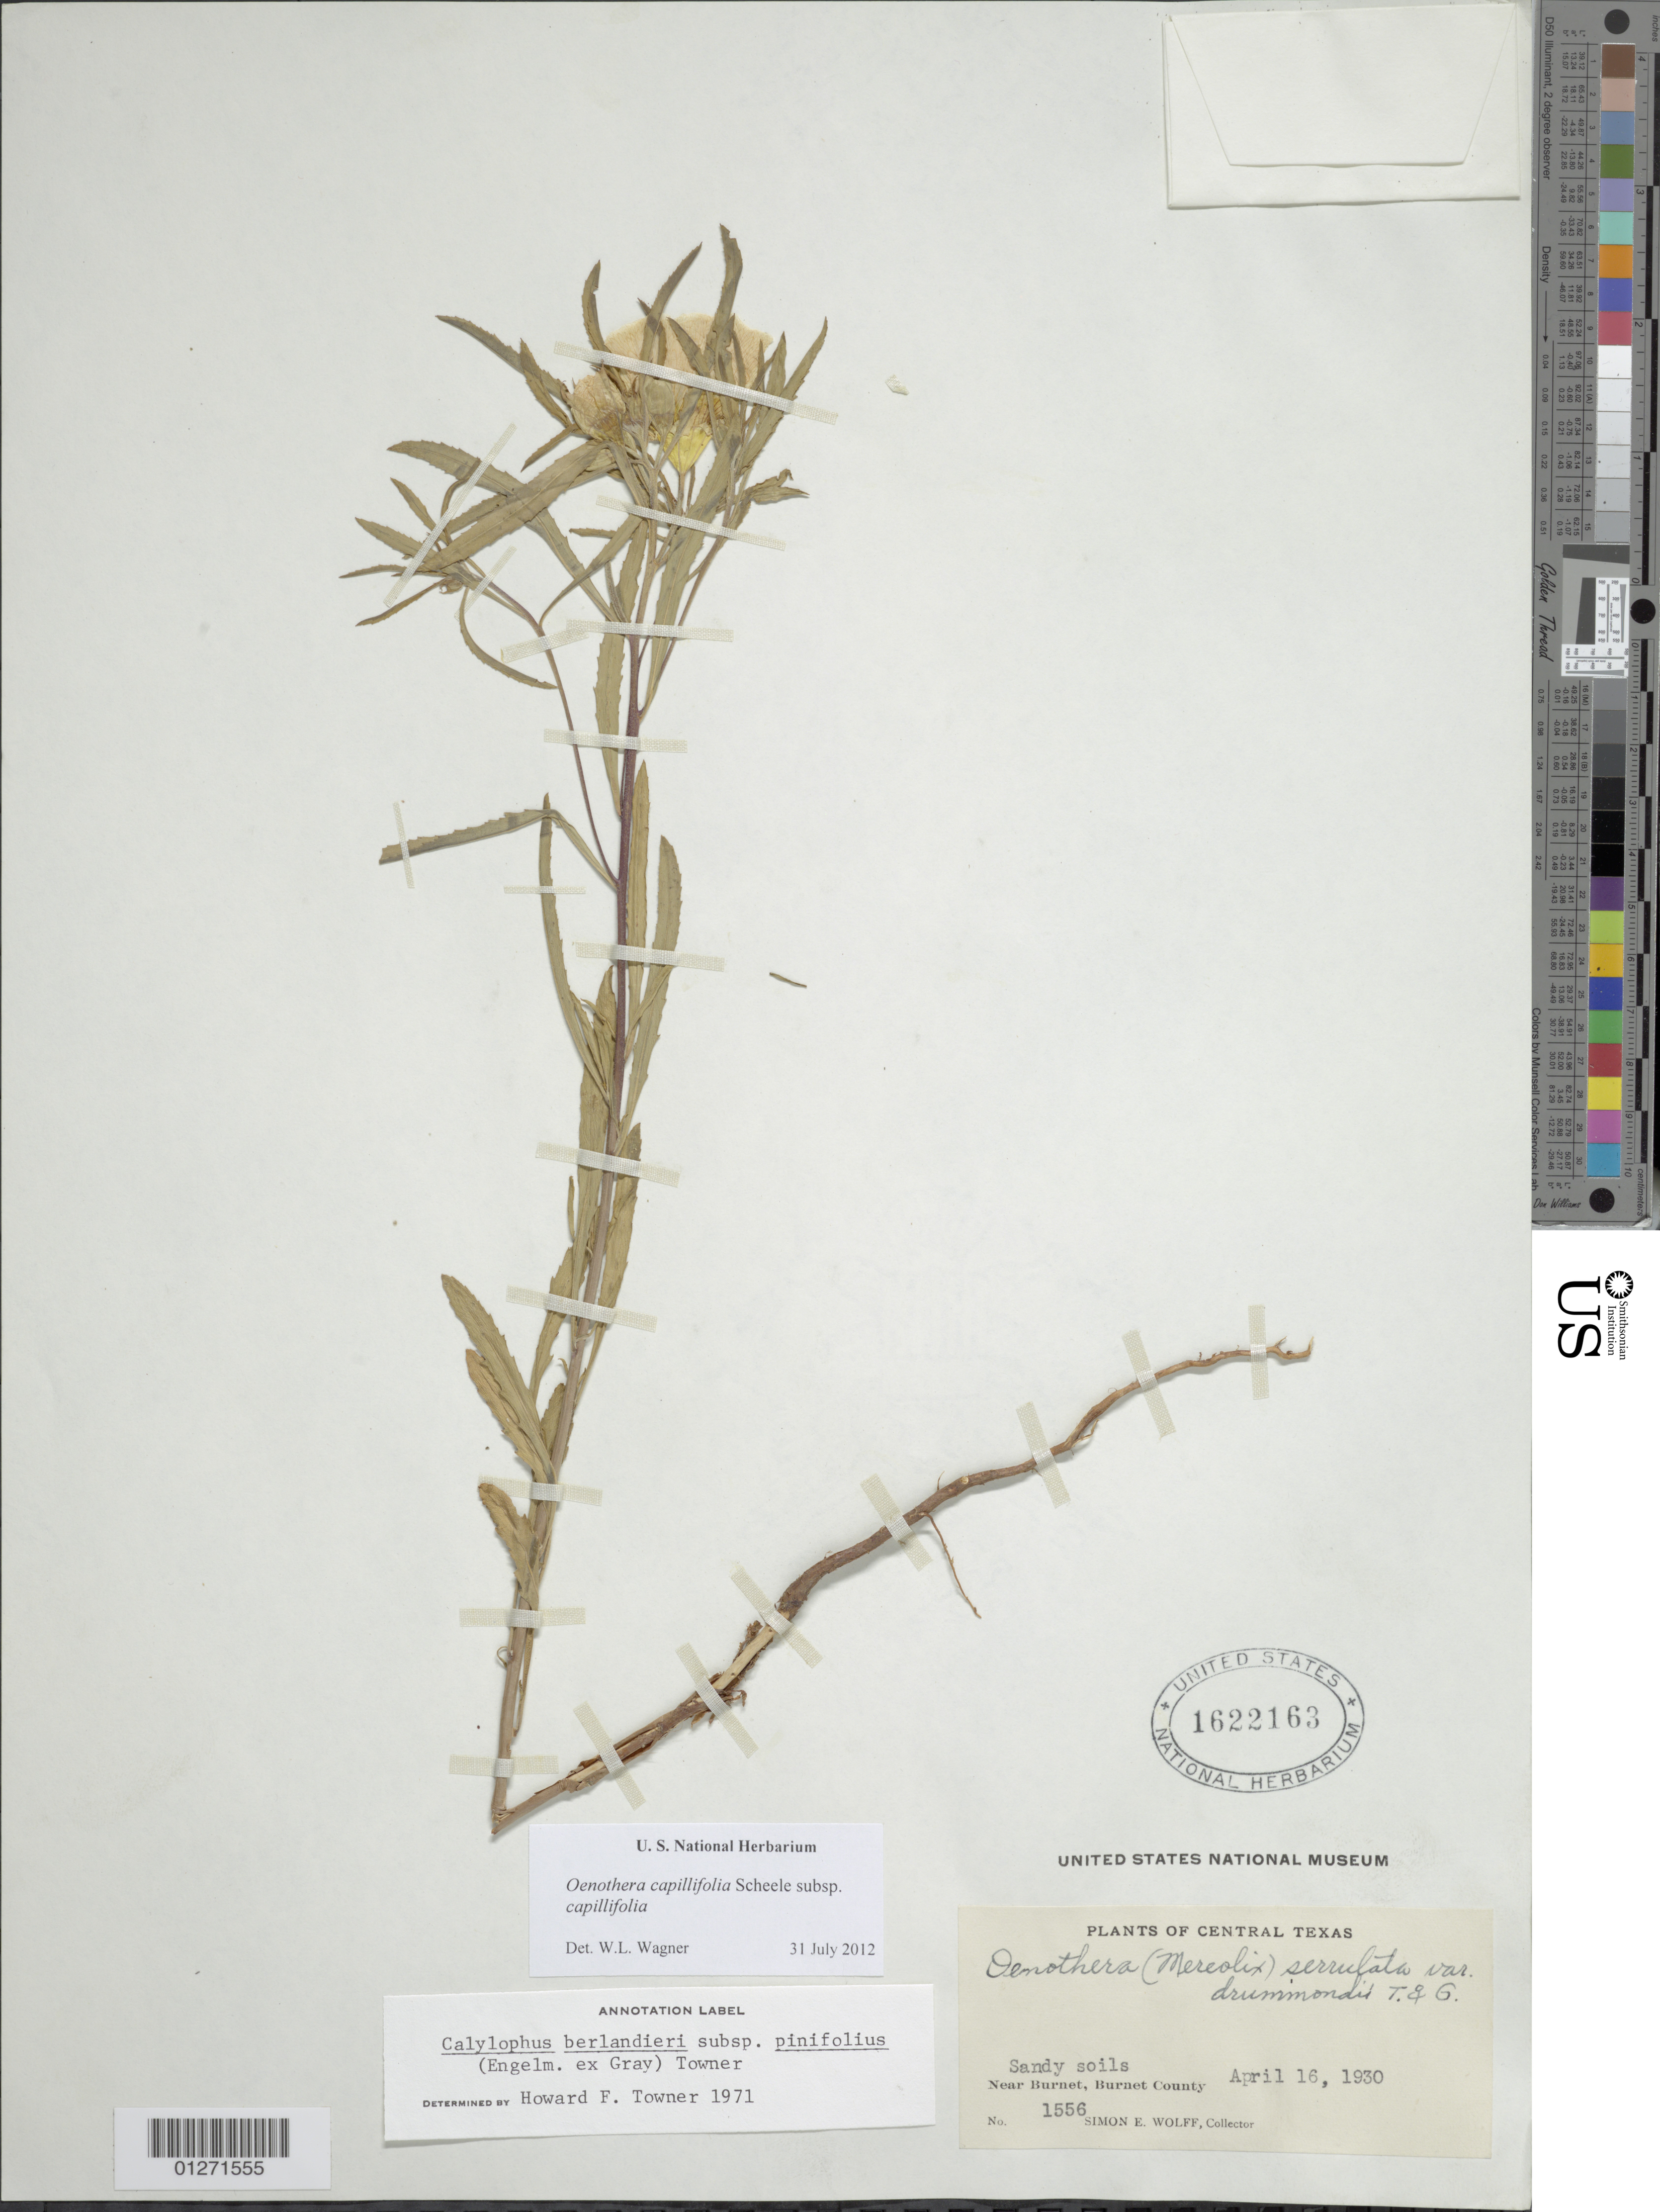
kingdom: Plantae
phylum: Tracheophyta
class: Magnoliopsida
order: Myrtales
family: Onagraceae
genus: Oenothera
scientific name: Oenothera capillifolia subsp. capillifolia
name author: Scheele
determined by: Wagner, W. L., (BOT), Smithsonian Institution - National Museum of Natural History (UNITED STATES)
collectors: S. E. Wolff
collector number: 1556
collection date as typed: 16 Apr 1930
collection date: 1930-04-16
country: United States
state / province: Texas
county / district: Burnet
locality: Near Burnet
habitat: Sandy soils.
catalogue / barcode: US 1622163